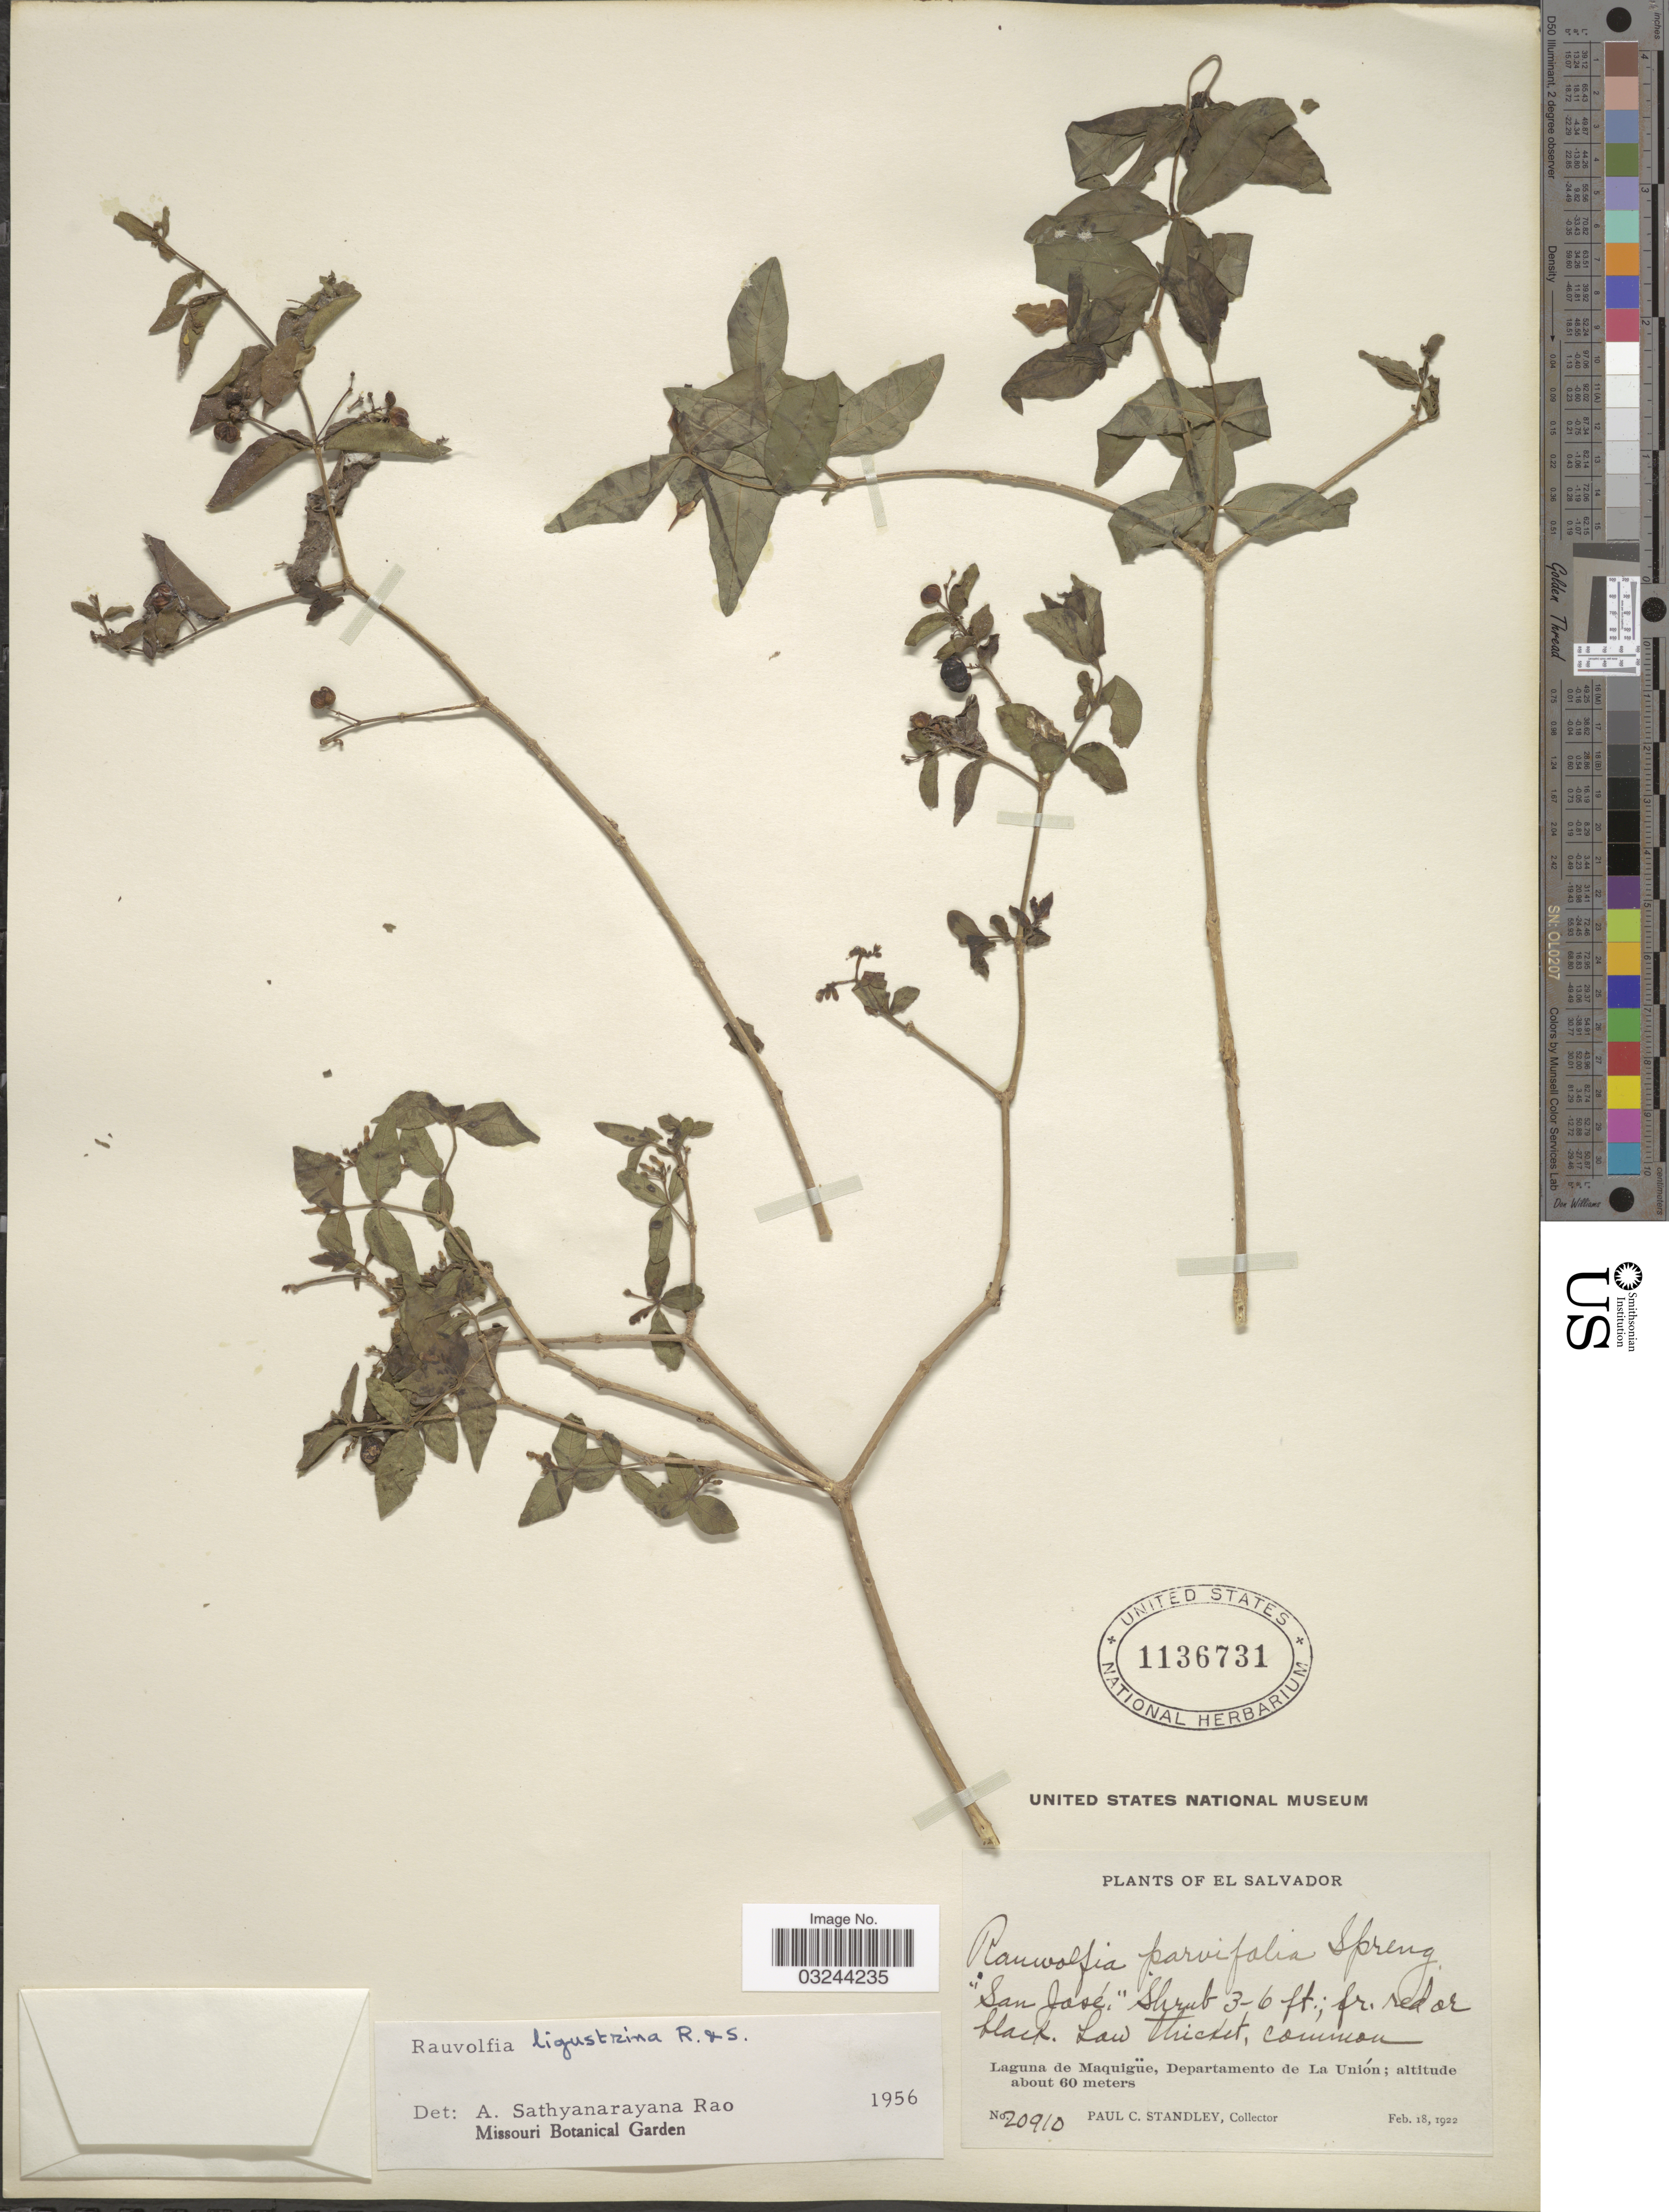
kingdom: Plantae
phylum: Tracheophyta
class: Magnoliopsida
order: Gentianales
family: Apocynaceae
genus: Rauvolfia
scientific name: Rauvolfia ligustrina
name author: Willd. ex Roem. & Schult.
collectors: P. C. Standley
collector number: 20910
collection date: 1922-02-18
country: El Salvador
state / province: La Union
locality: San José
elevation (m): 60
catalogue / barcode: US 1136731